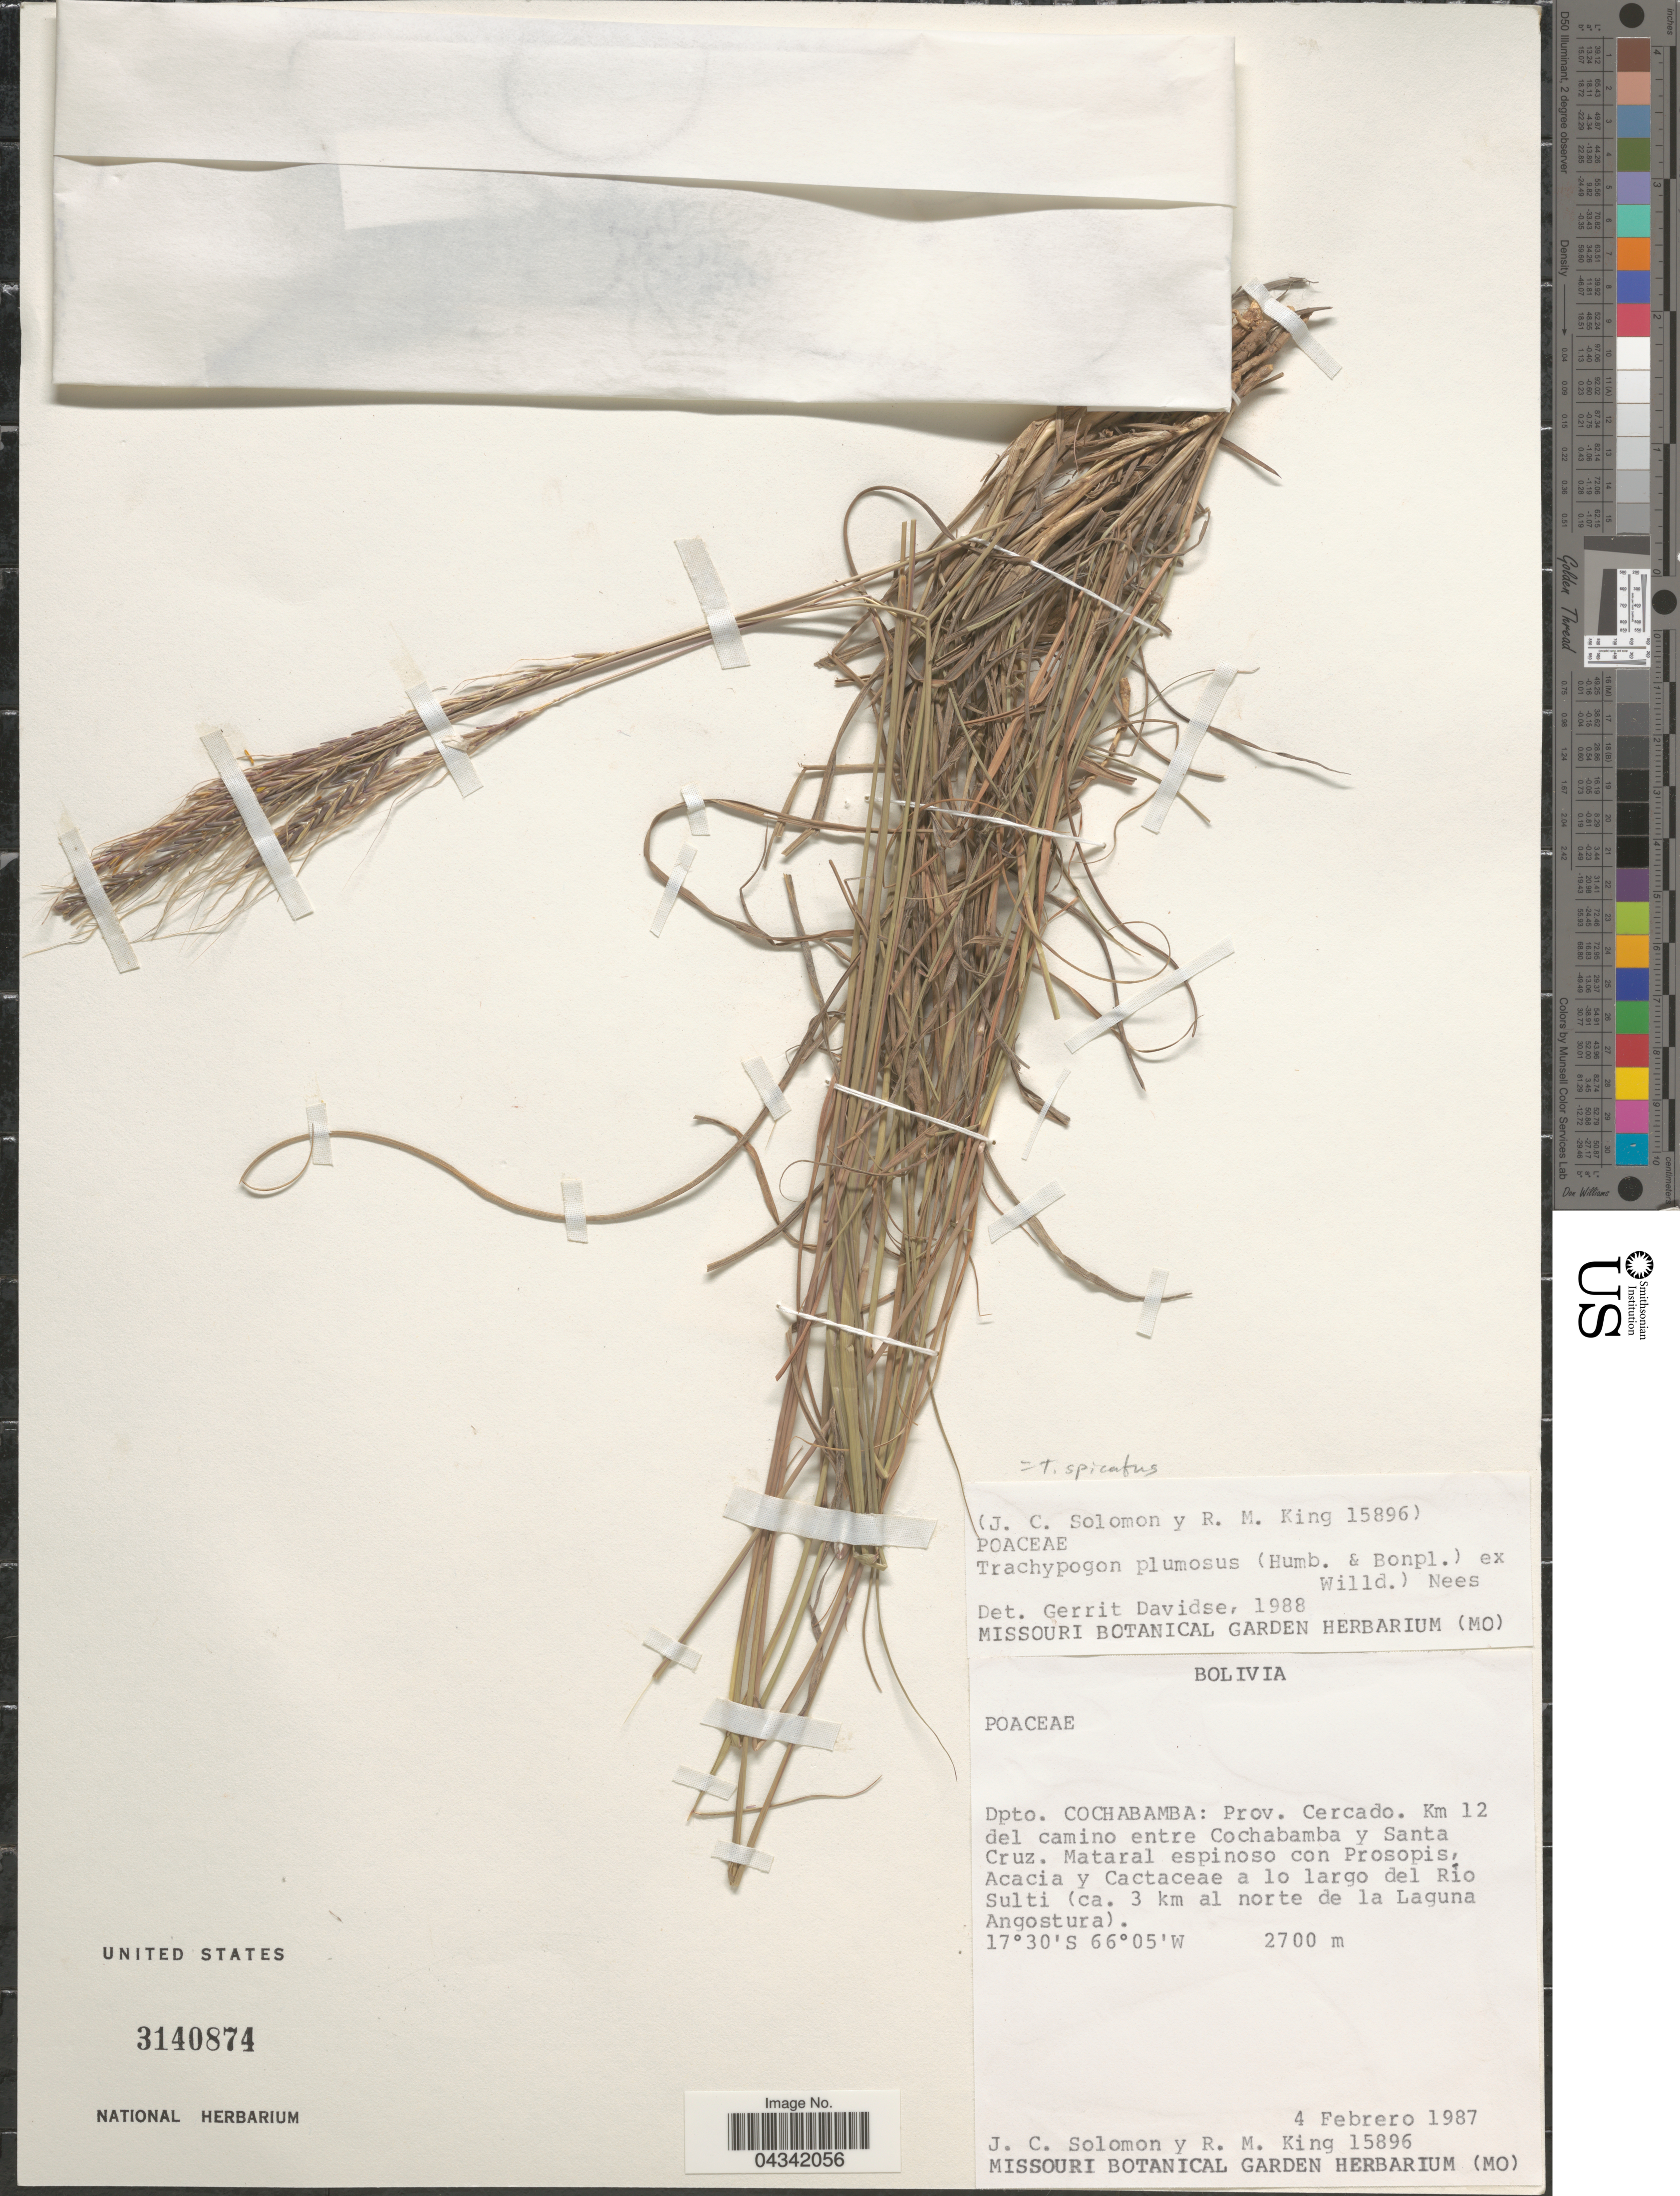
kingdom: Plantae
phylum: Tracheophyta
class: Liliopsida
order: Poales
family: Poaceae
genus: Trachypogon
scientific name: Trachypogon spicatus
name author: (L. f.) Kuntze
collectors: J. C. Solomon & R. M. King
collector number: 15896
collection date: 1987-02-04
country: Bolivia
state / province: Cochabamba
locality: Dpto. Cochabamba: Prov. Cercado. Km 12 del camino entre Cochabamba y Santa Cruz.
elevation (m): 2700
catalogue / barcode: US 3140874